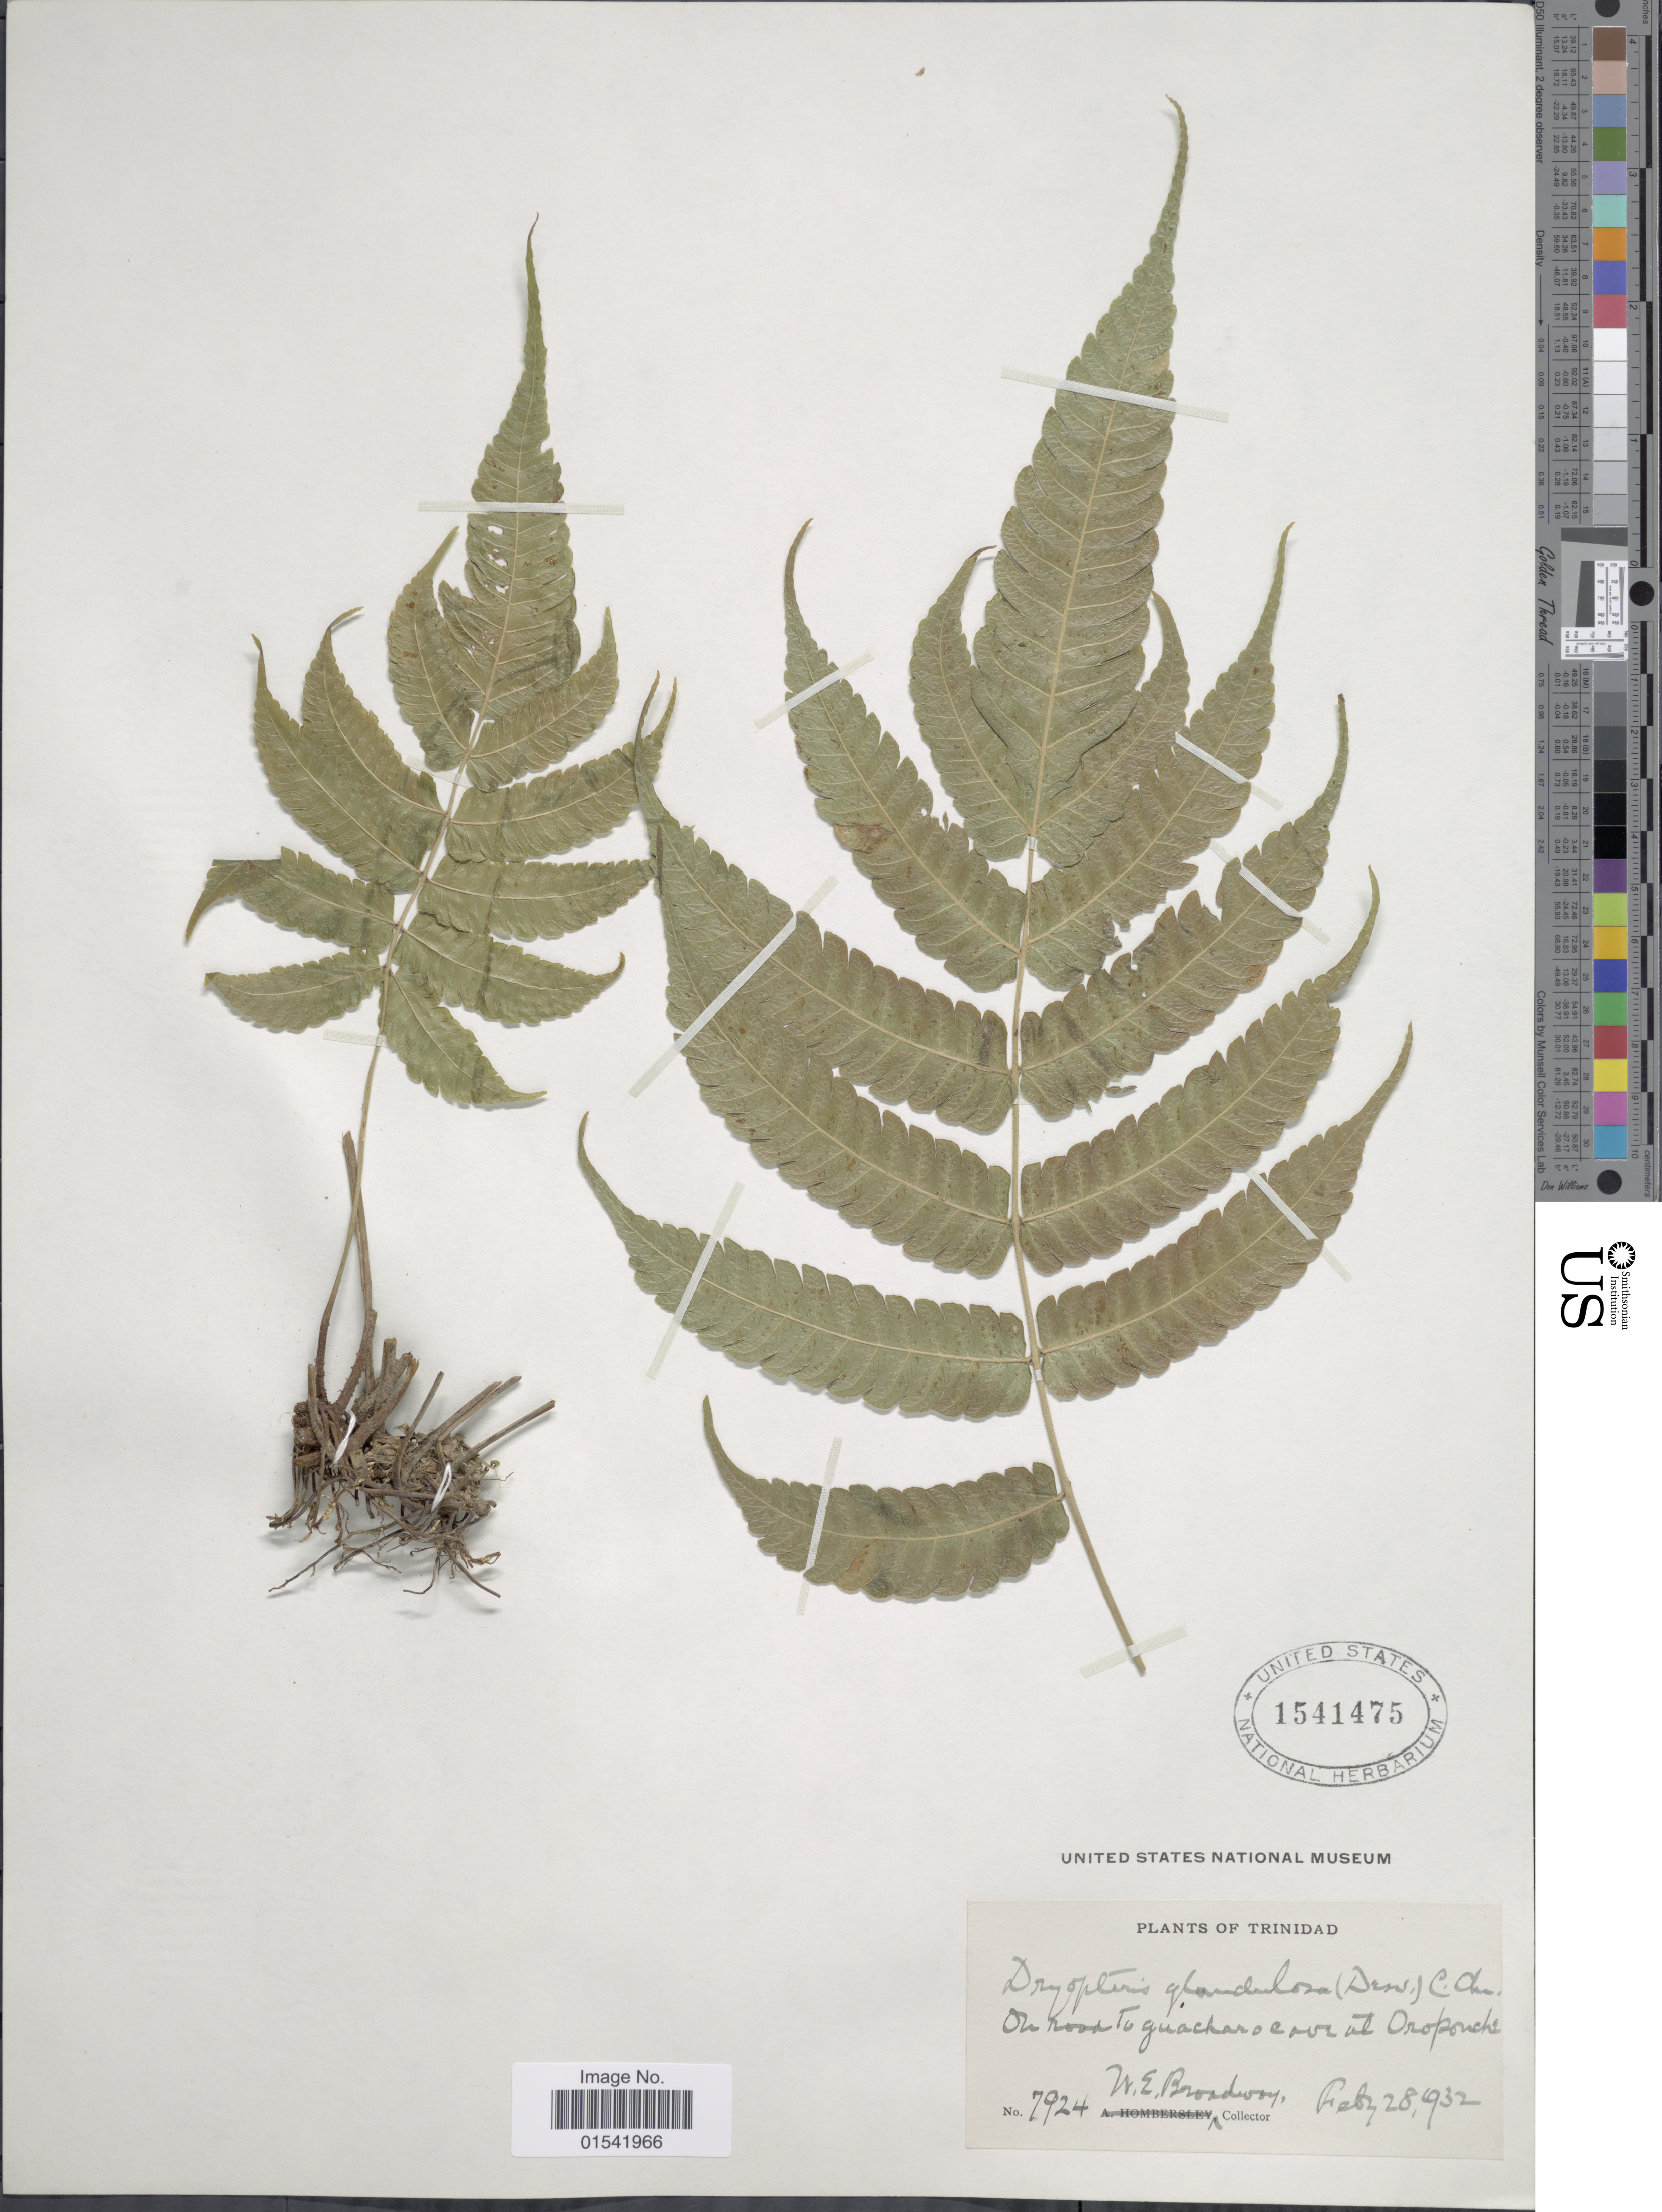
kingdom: Plantae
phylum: Tracheophyta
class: Polypodiopsida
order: Polypodiales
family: Thelypteridaceae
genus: Steiropteris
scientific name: Steiropteris glandulosa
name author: (Hook. f.) Pic. Serm.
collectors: W. E. Broadway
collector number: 7924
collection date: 1932-02-28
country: Trinidad and Tobago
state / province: Trinidad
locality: On road to Guacharo cave at Oropouche.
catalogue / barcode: US 1541475